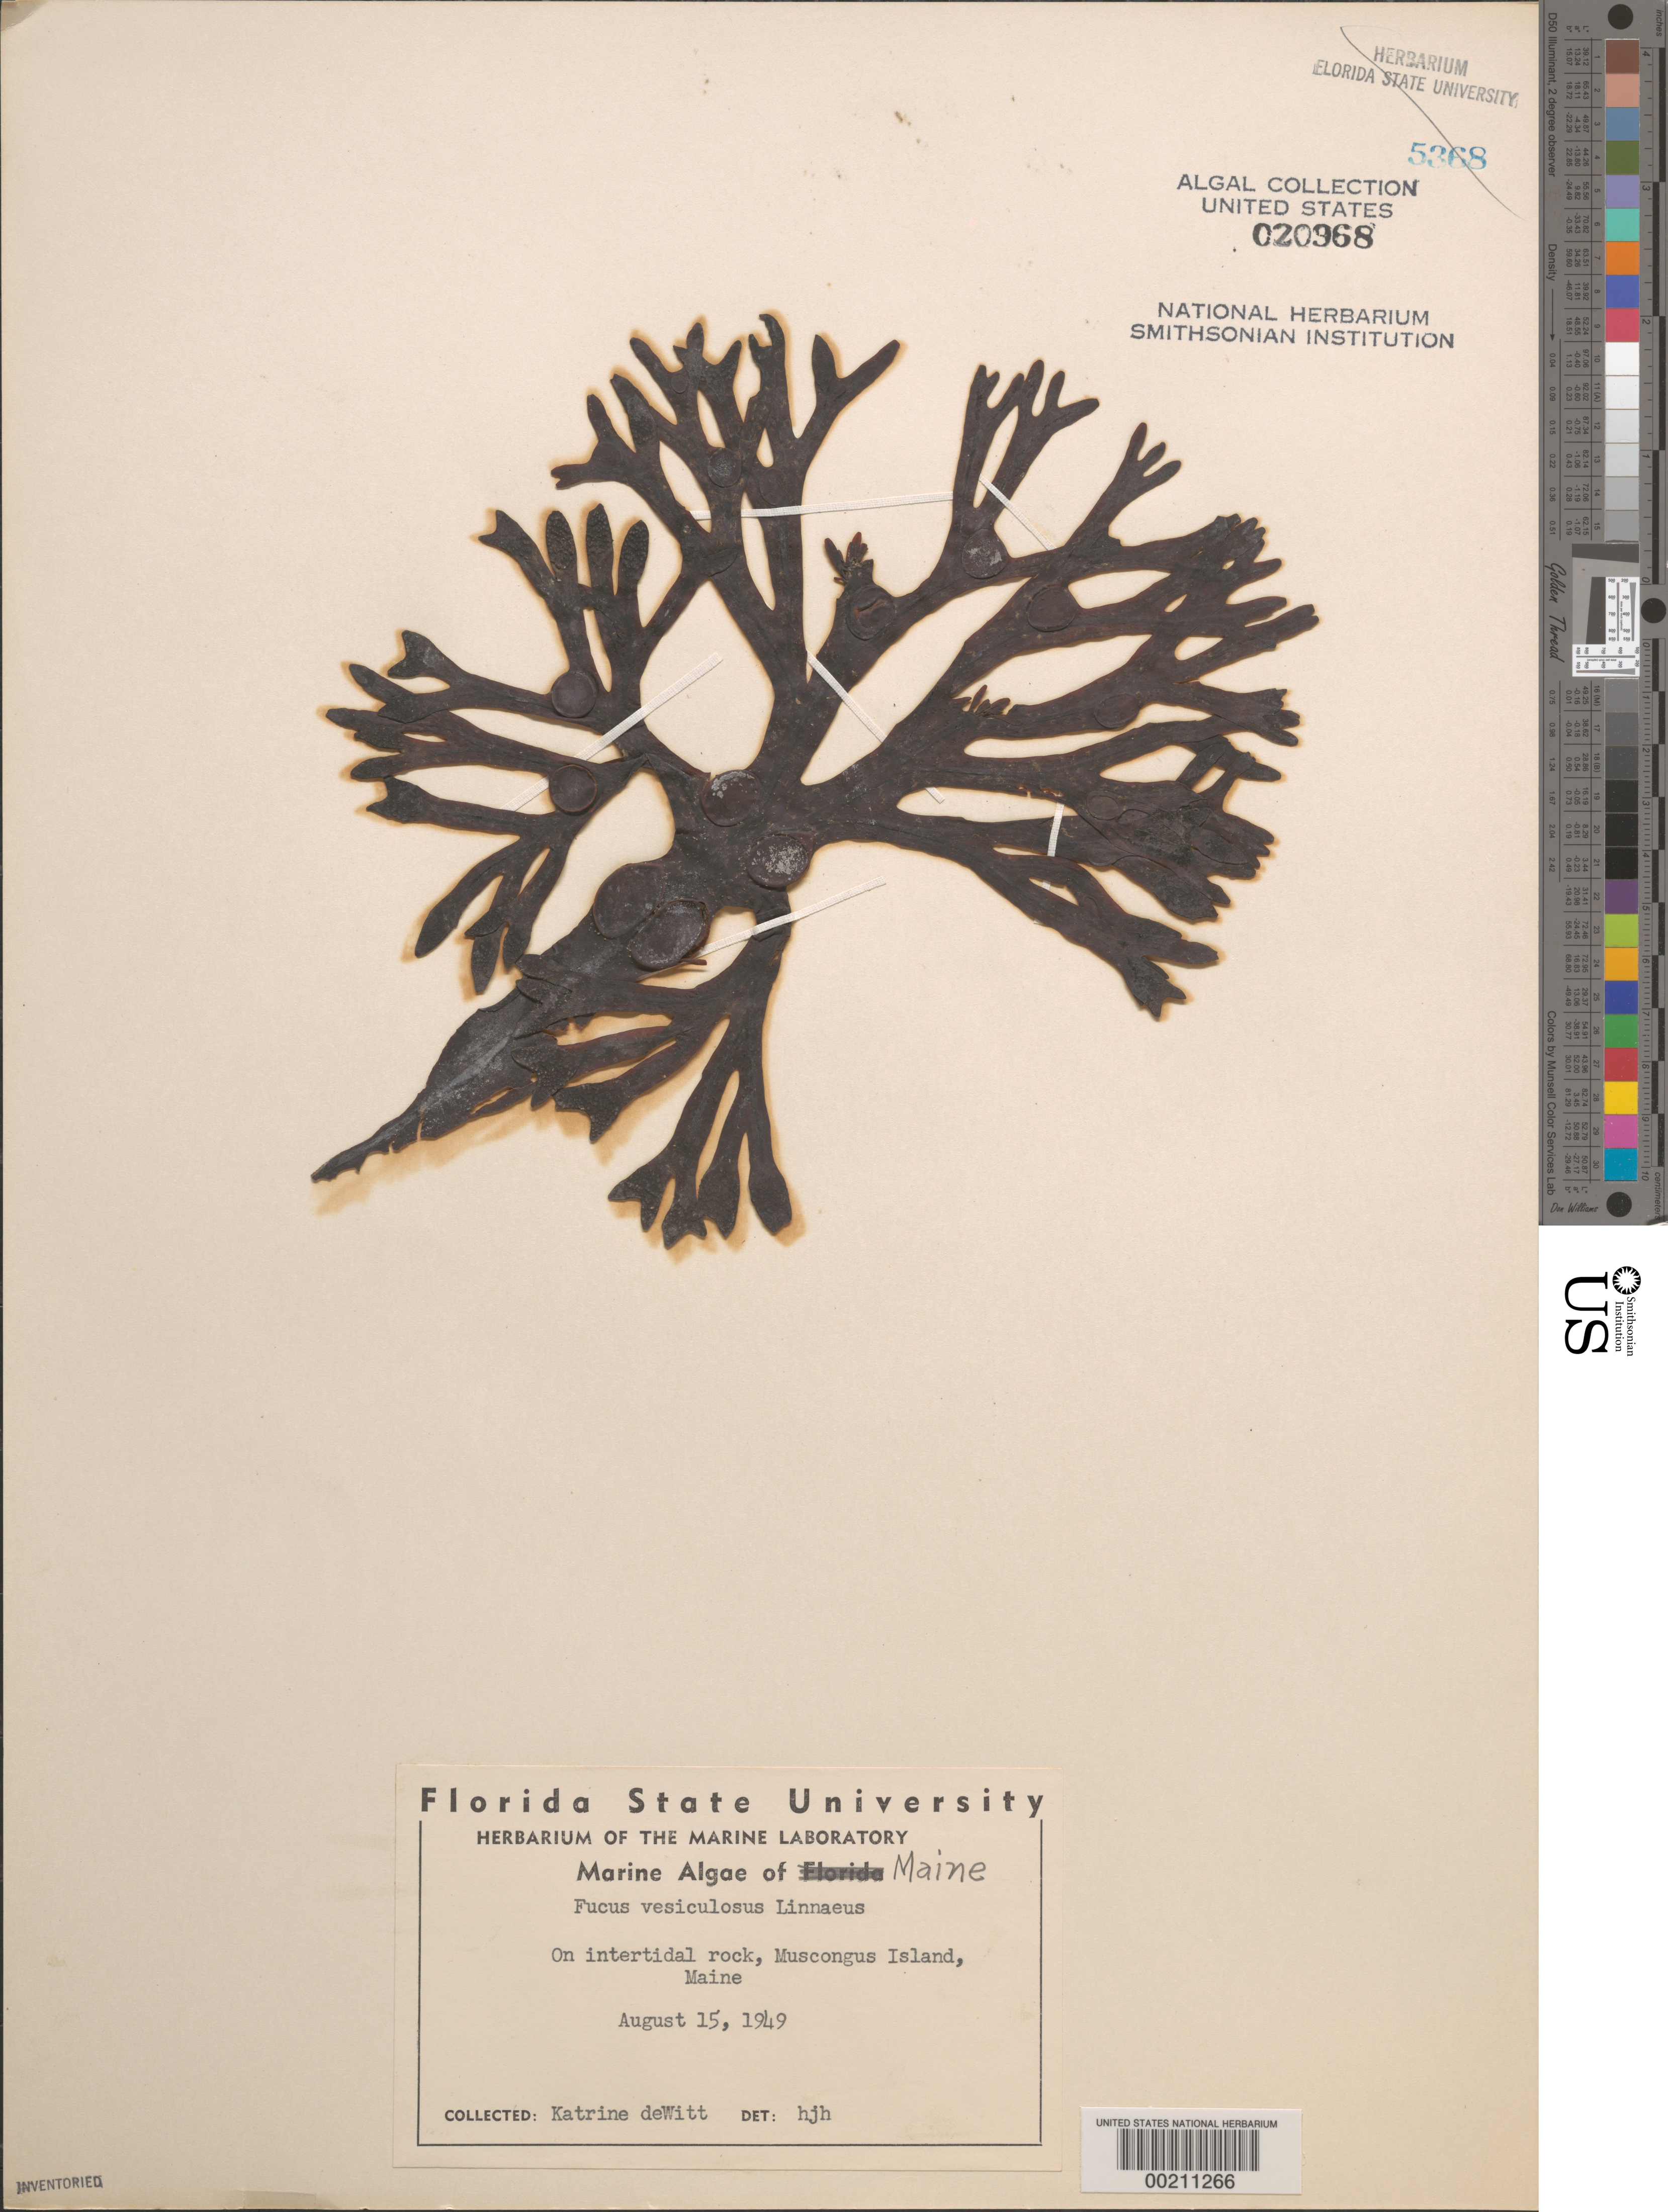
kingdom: Chromista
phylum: Ochrophyta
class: Phaeophyceae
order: Fucales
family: Fucaceae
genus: Fucus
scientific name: Fucus vesiculosus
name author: L.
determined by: Humm, Harold J.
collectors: K. deWitt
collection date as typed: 15 Aug 1949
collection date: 1949-08-15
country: United States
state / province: Maine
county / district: Lincoln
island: Muscongus Island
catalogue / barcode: US 20968